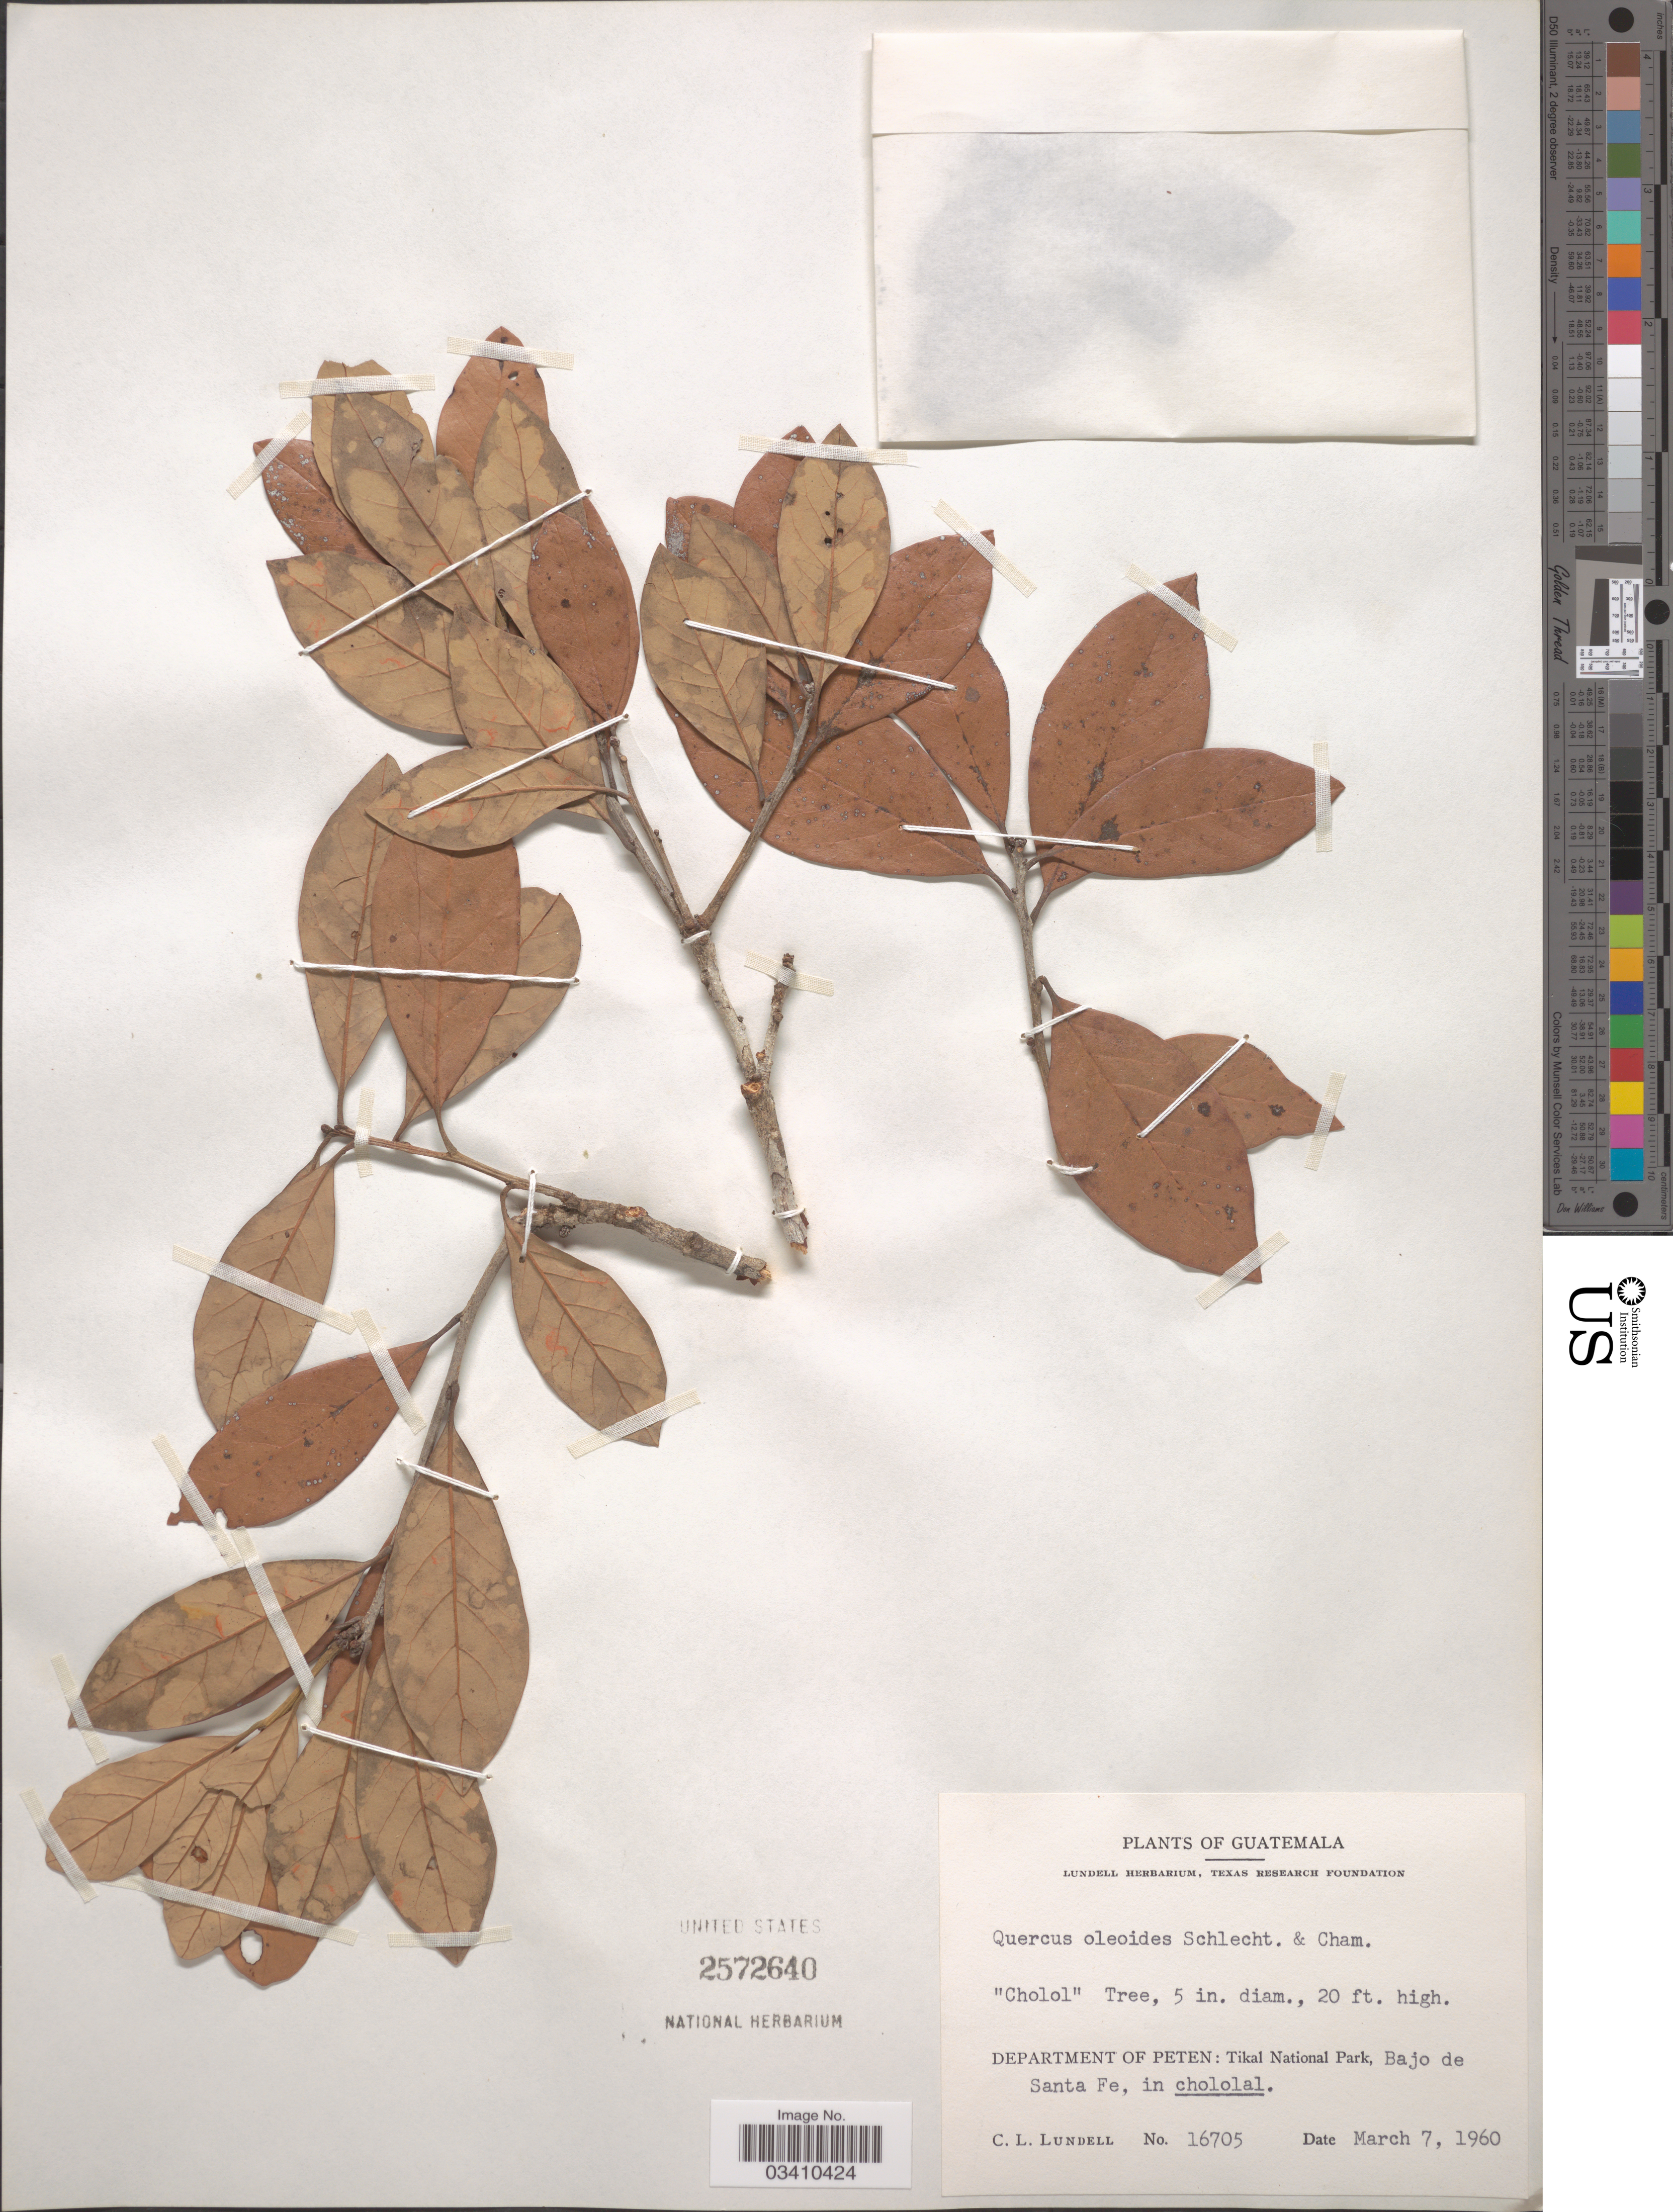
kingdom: Plantae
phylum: Tracheophyta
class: Magnoliopsida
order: Fagales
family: Fagaceae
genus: Quercus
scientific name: Quercus oleoides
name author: Schltdl. & Cham.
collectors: C. L. Lundell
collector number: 16705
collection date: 1960-03-07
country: Guatemala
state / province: El Petén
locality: Department of Peten: Tikal National Park, Bajo de Santa Fe, in chololal.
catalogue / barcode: US 2572640